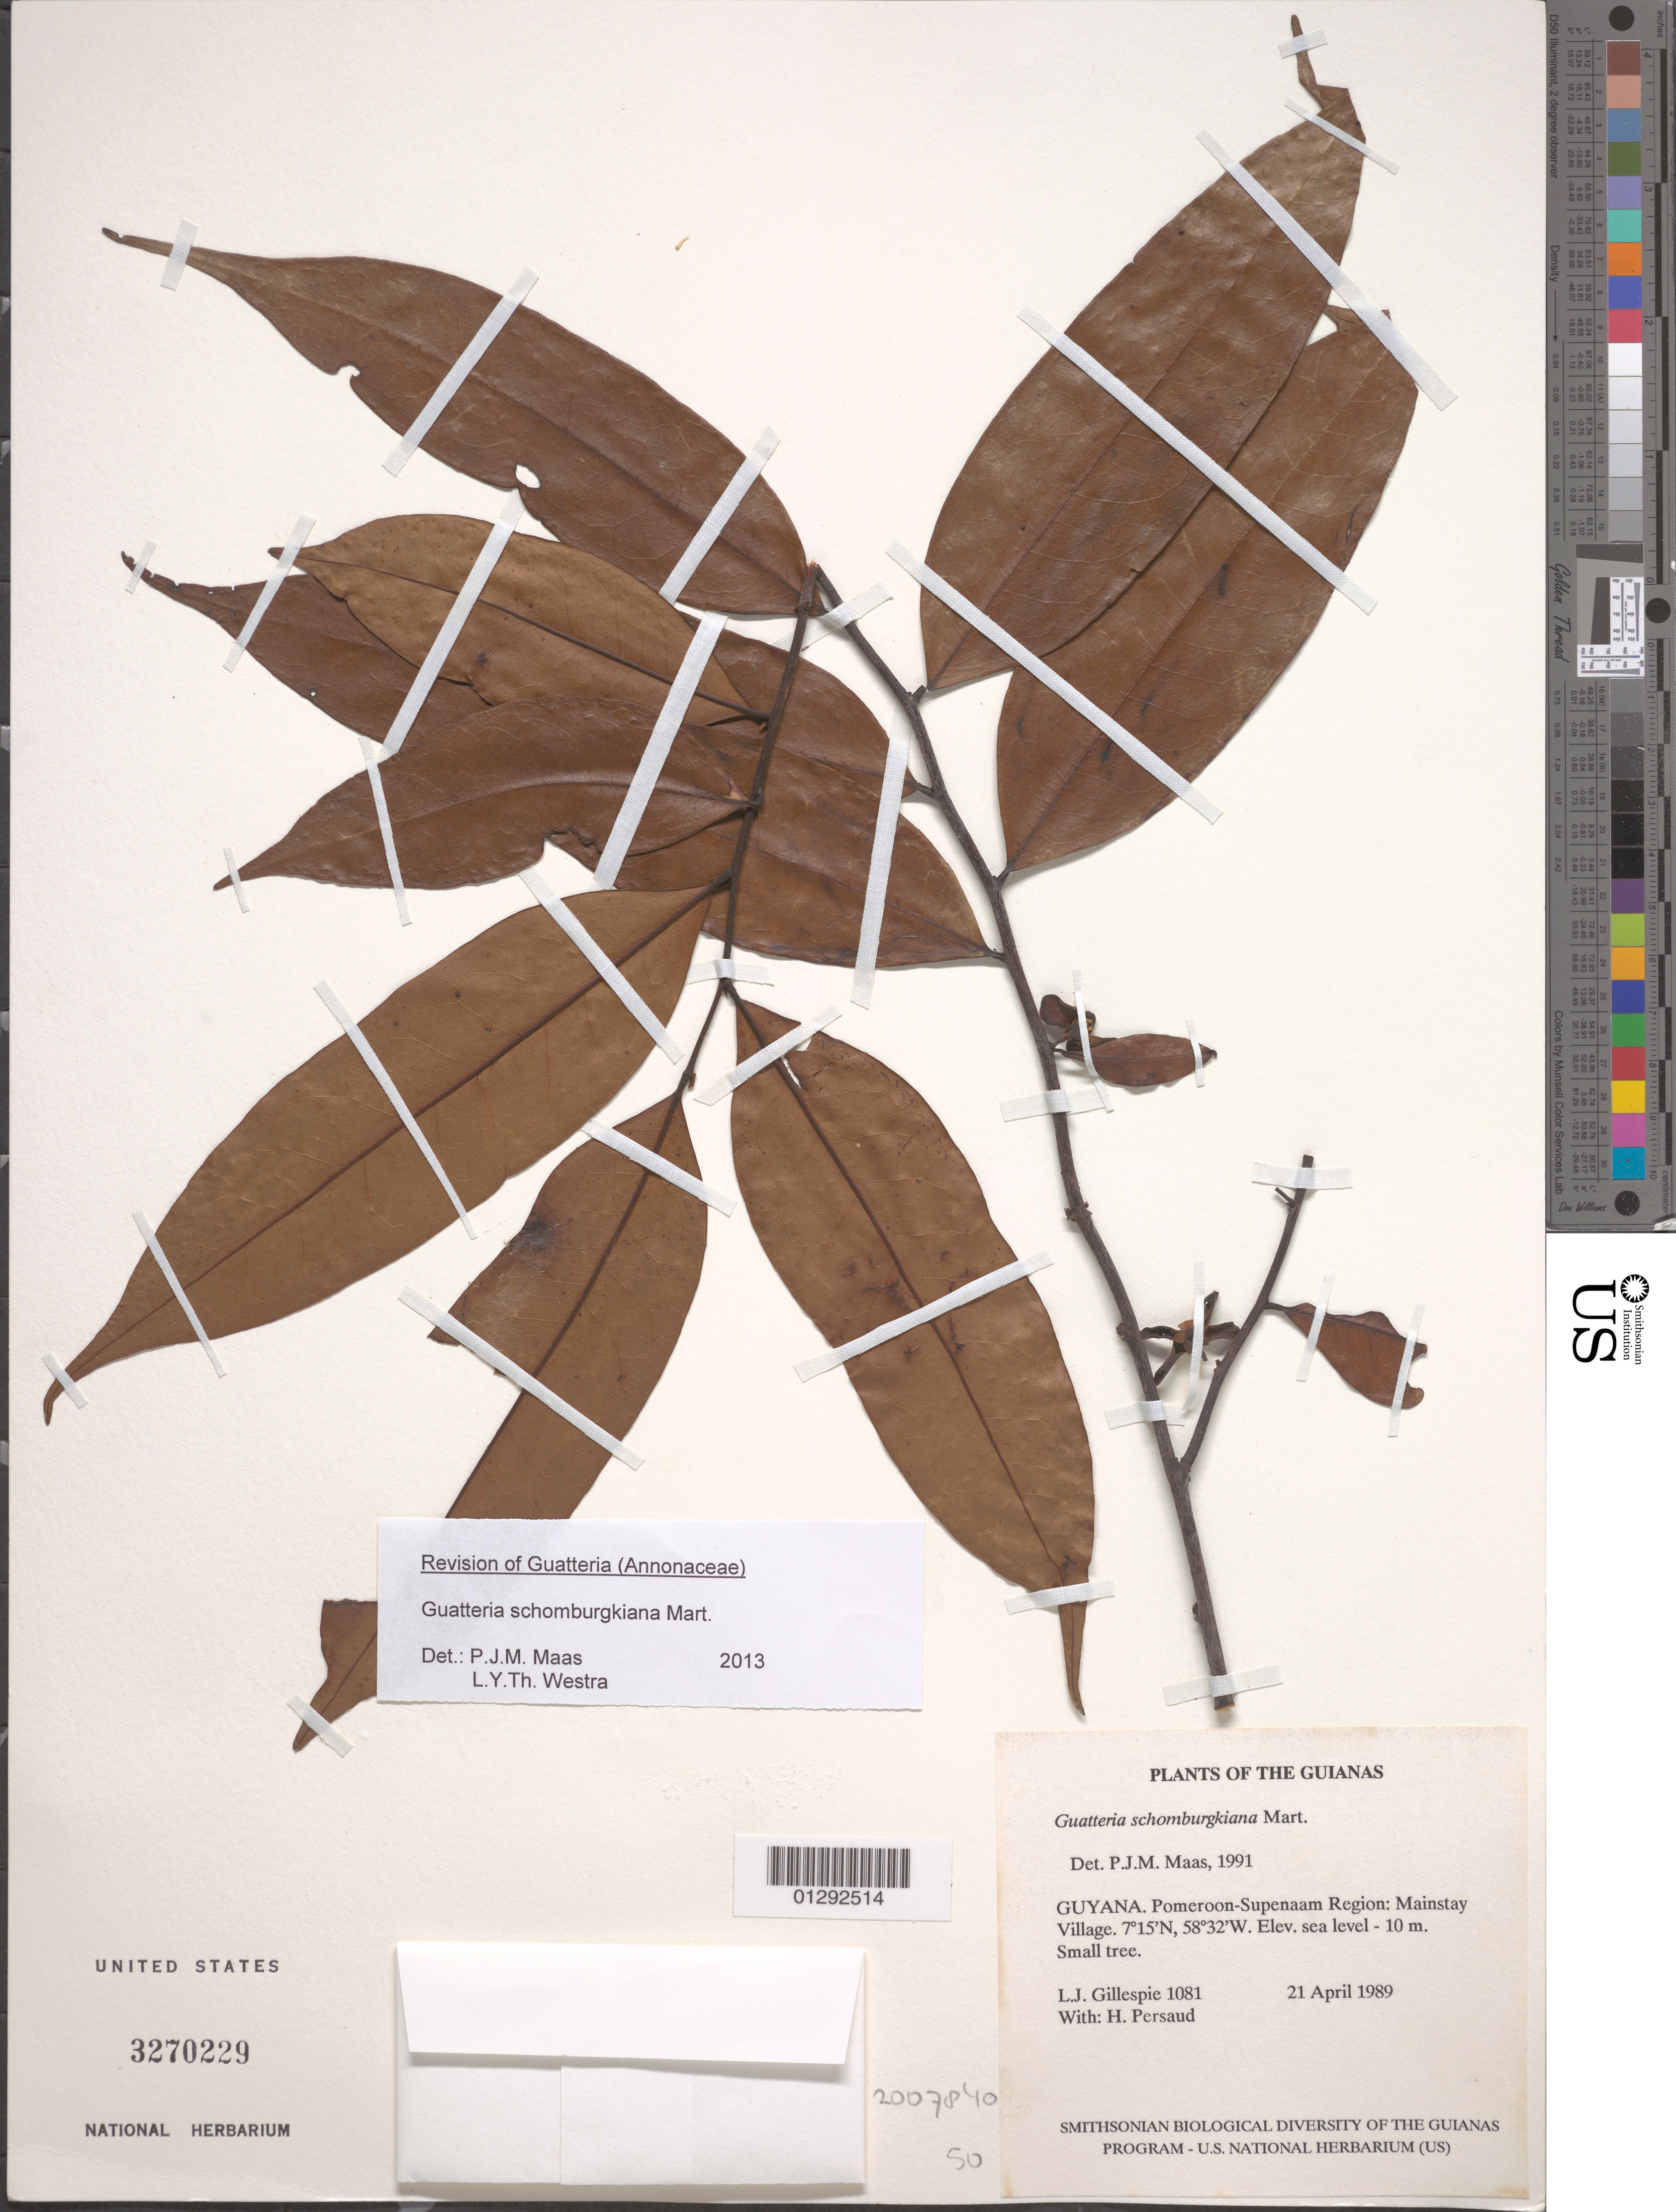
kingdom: Plantae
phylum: Tracheophyta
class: Magnoliopsida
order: Magnoliales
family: Annonaceae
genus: Guatteria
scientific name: Guatteria schomburgkiana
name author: Mart.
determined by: Maas, P. J.; Westra, L. Y.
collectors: L. J. Gillespie & H. Persaud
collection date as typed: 21 Apr 1989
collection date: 1989-04-21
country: Guyana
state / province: Pomeroon-Supenaam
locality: Mainstay Village.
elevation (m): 0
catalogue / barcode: US 3270229